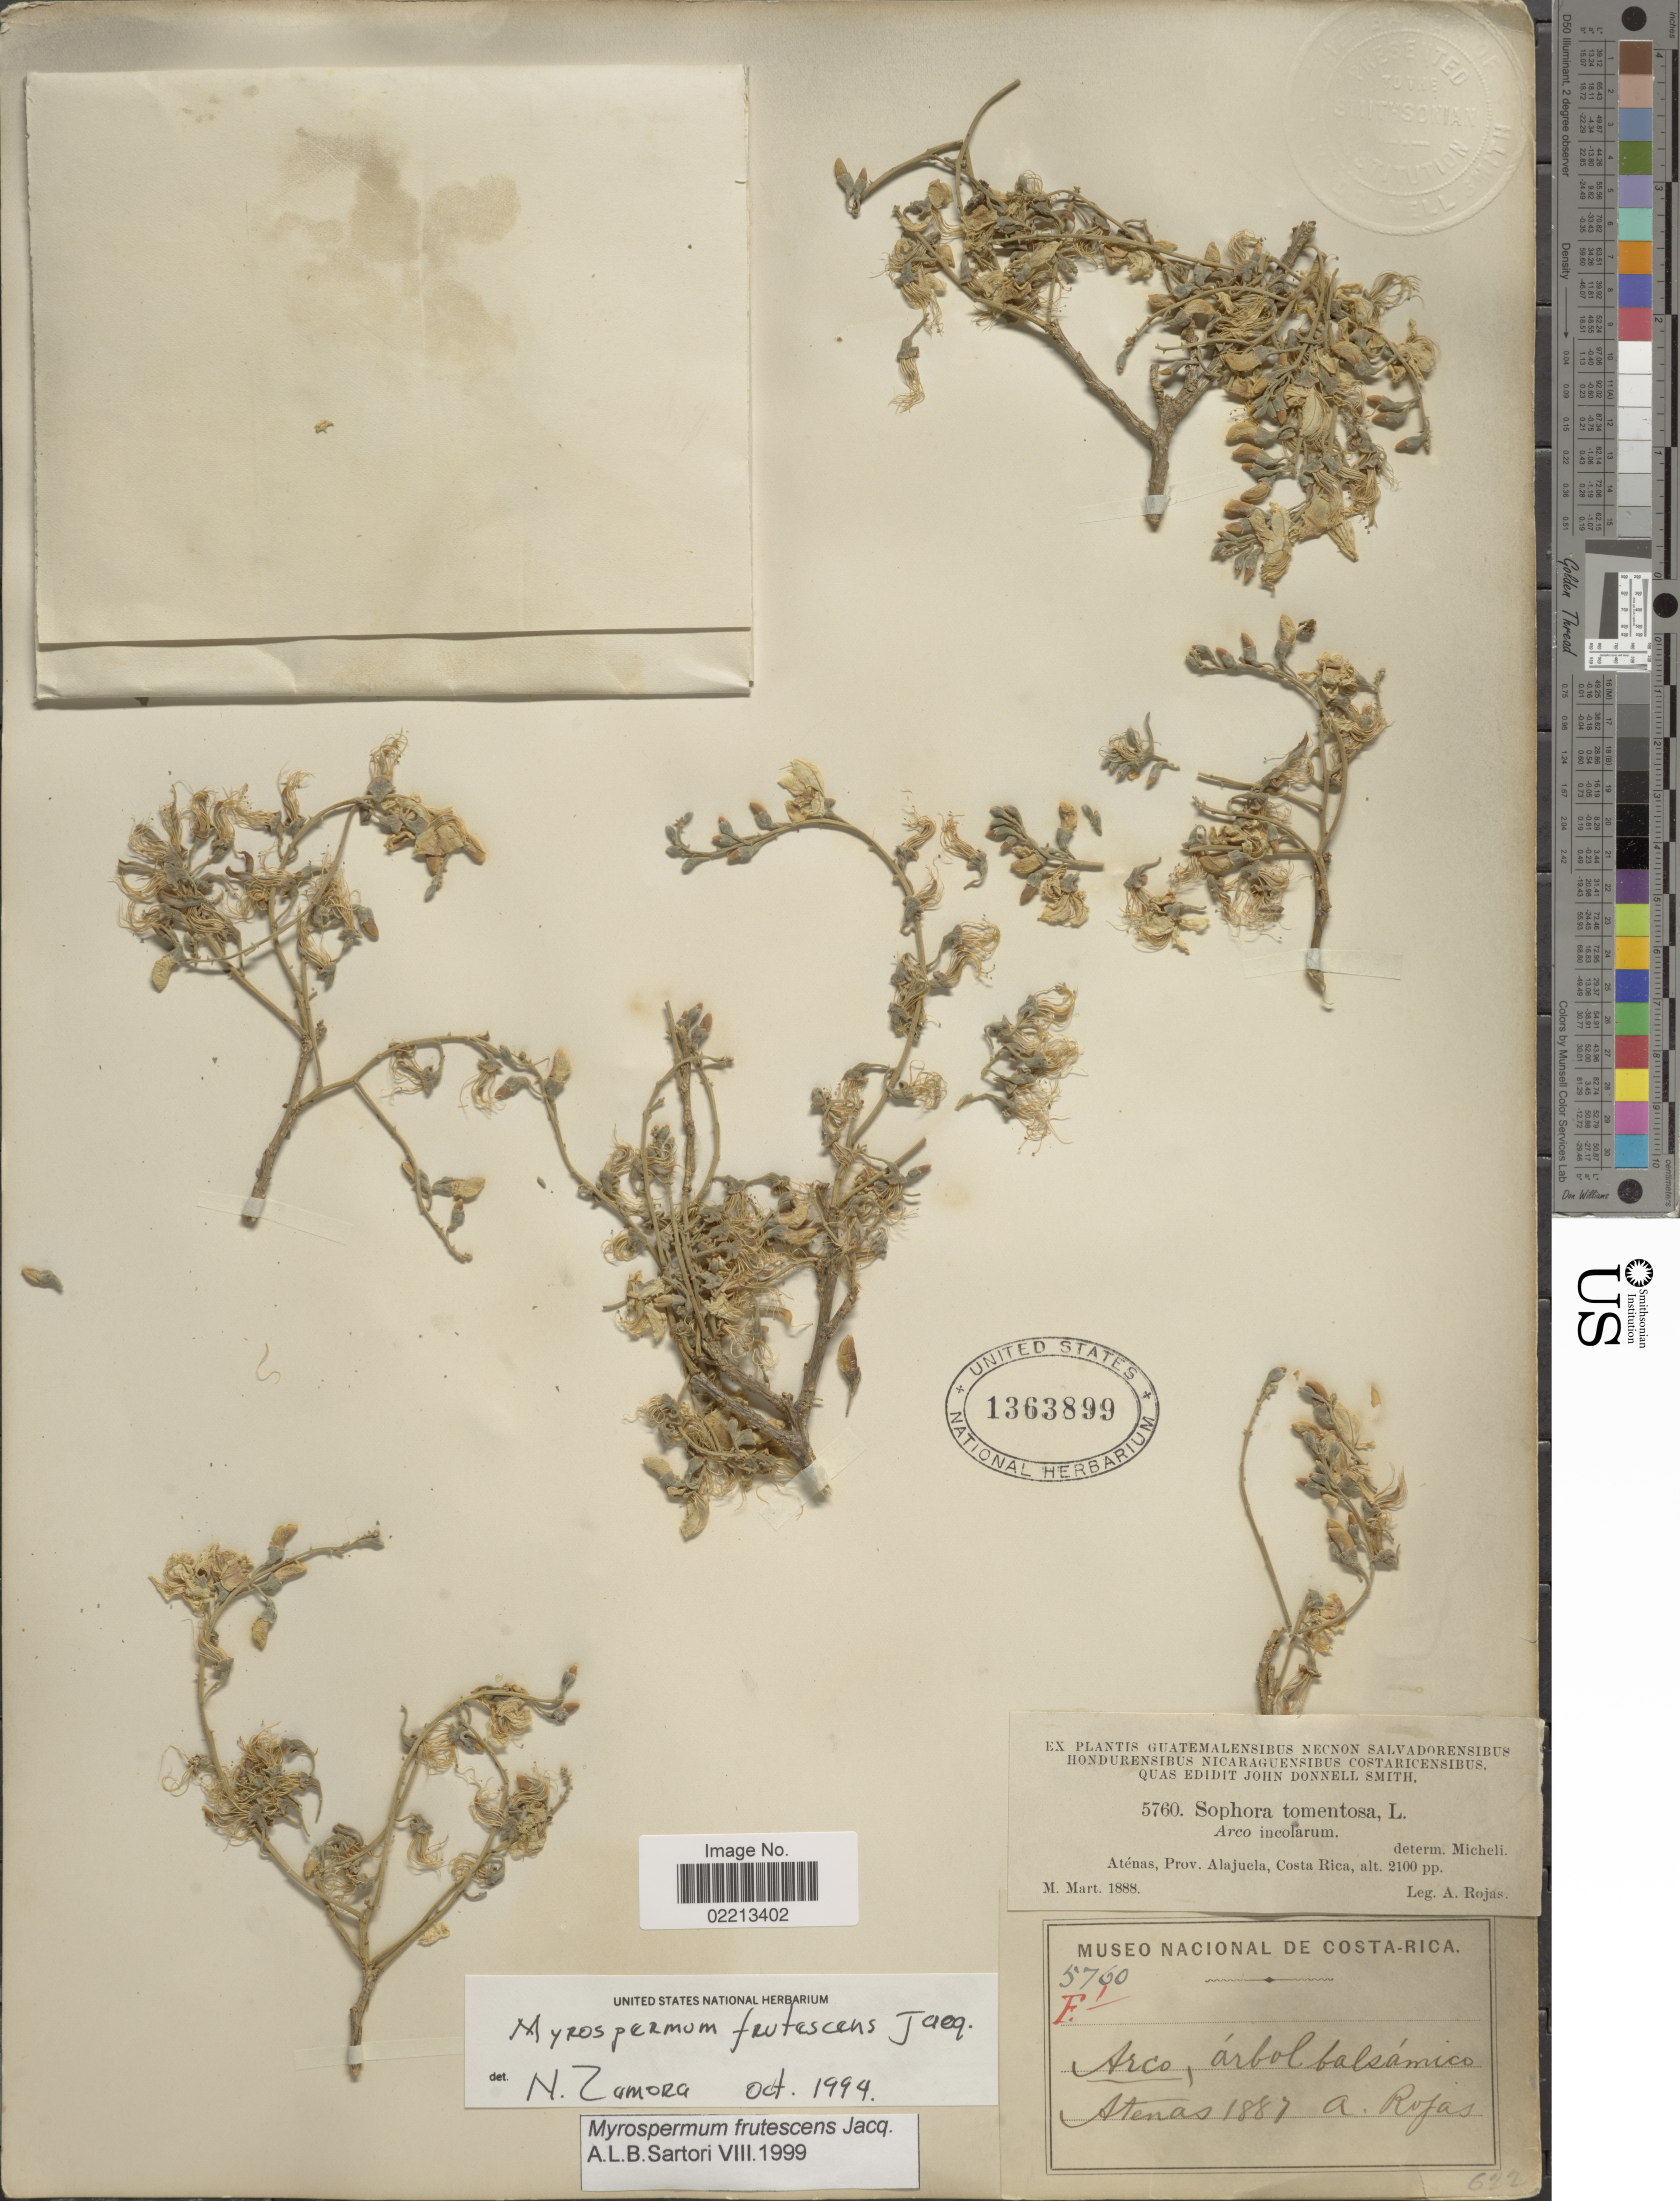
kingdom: Plantae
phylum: Tracheophyta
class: Magnoliopsida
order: Fabales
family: Fabaceae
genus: Myrospermum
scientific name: Myrospermum frutescens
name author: Jacq.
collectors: A. Rojas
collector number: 5760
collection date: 1888-03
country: Costa Rica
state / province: Alajuela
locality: Atenas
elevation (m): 640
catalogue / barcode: US 1363899